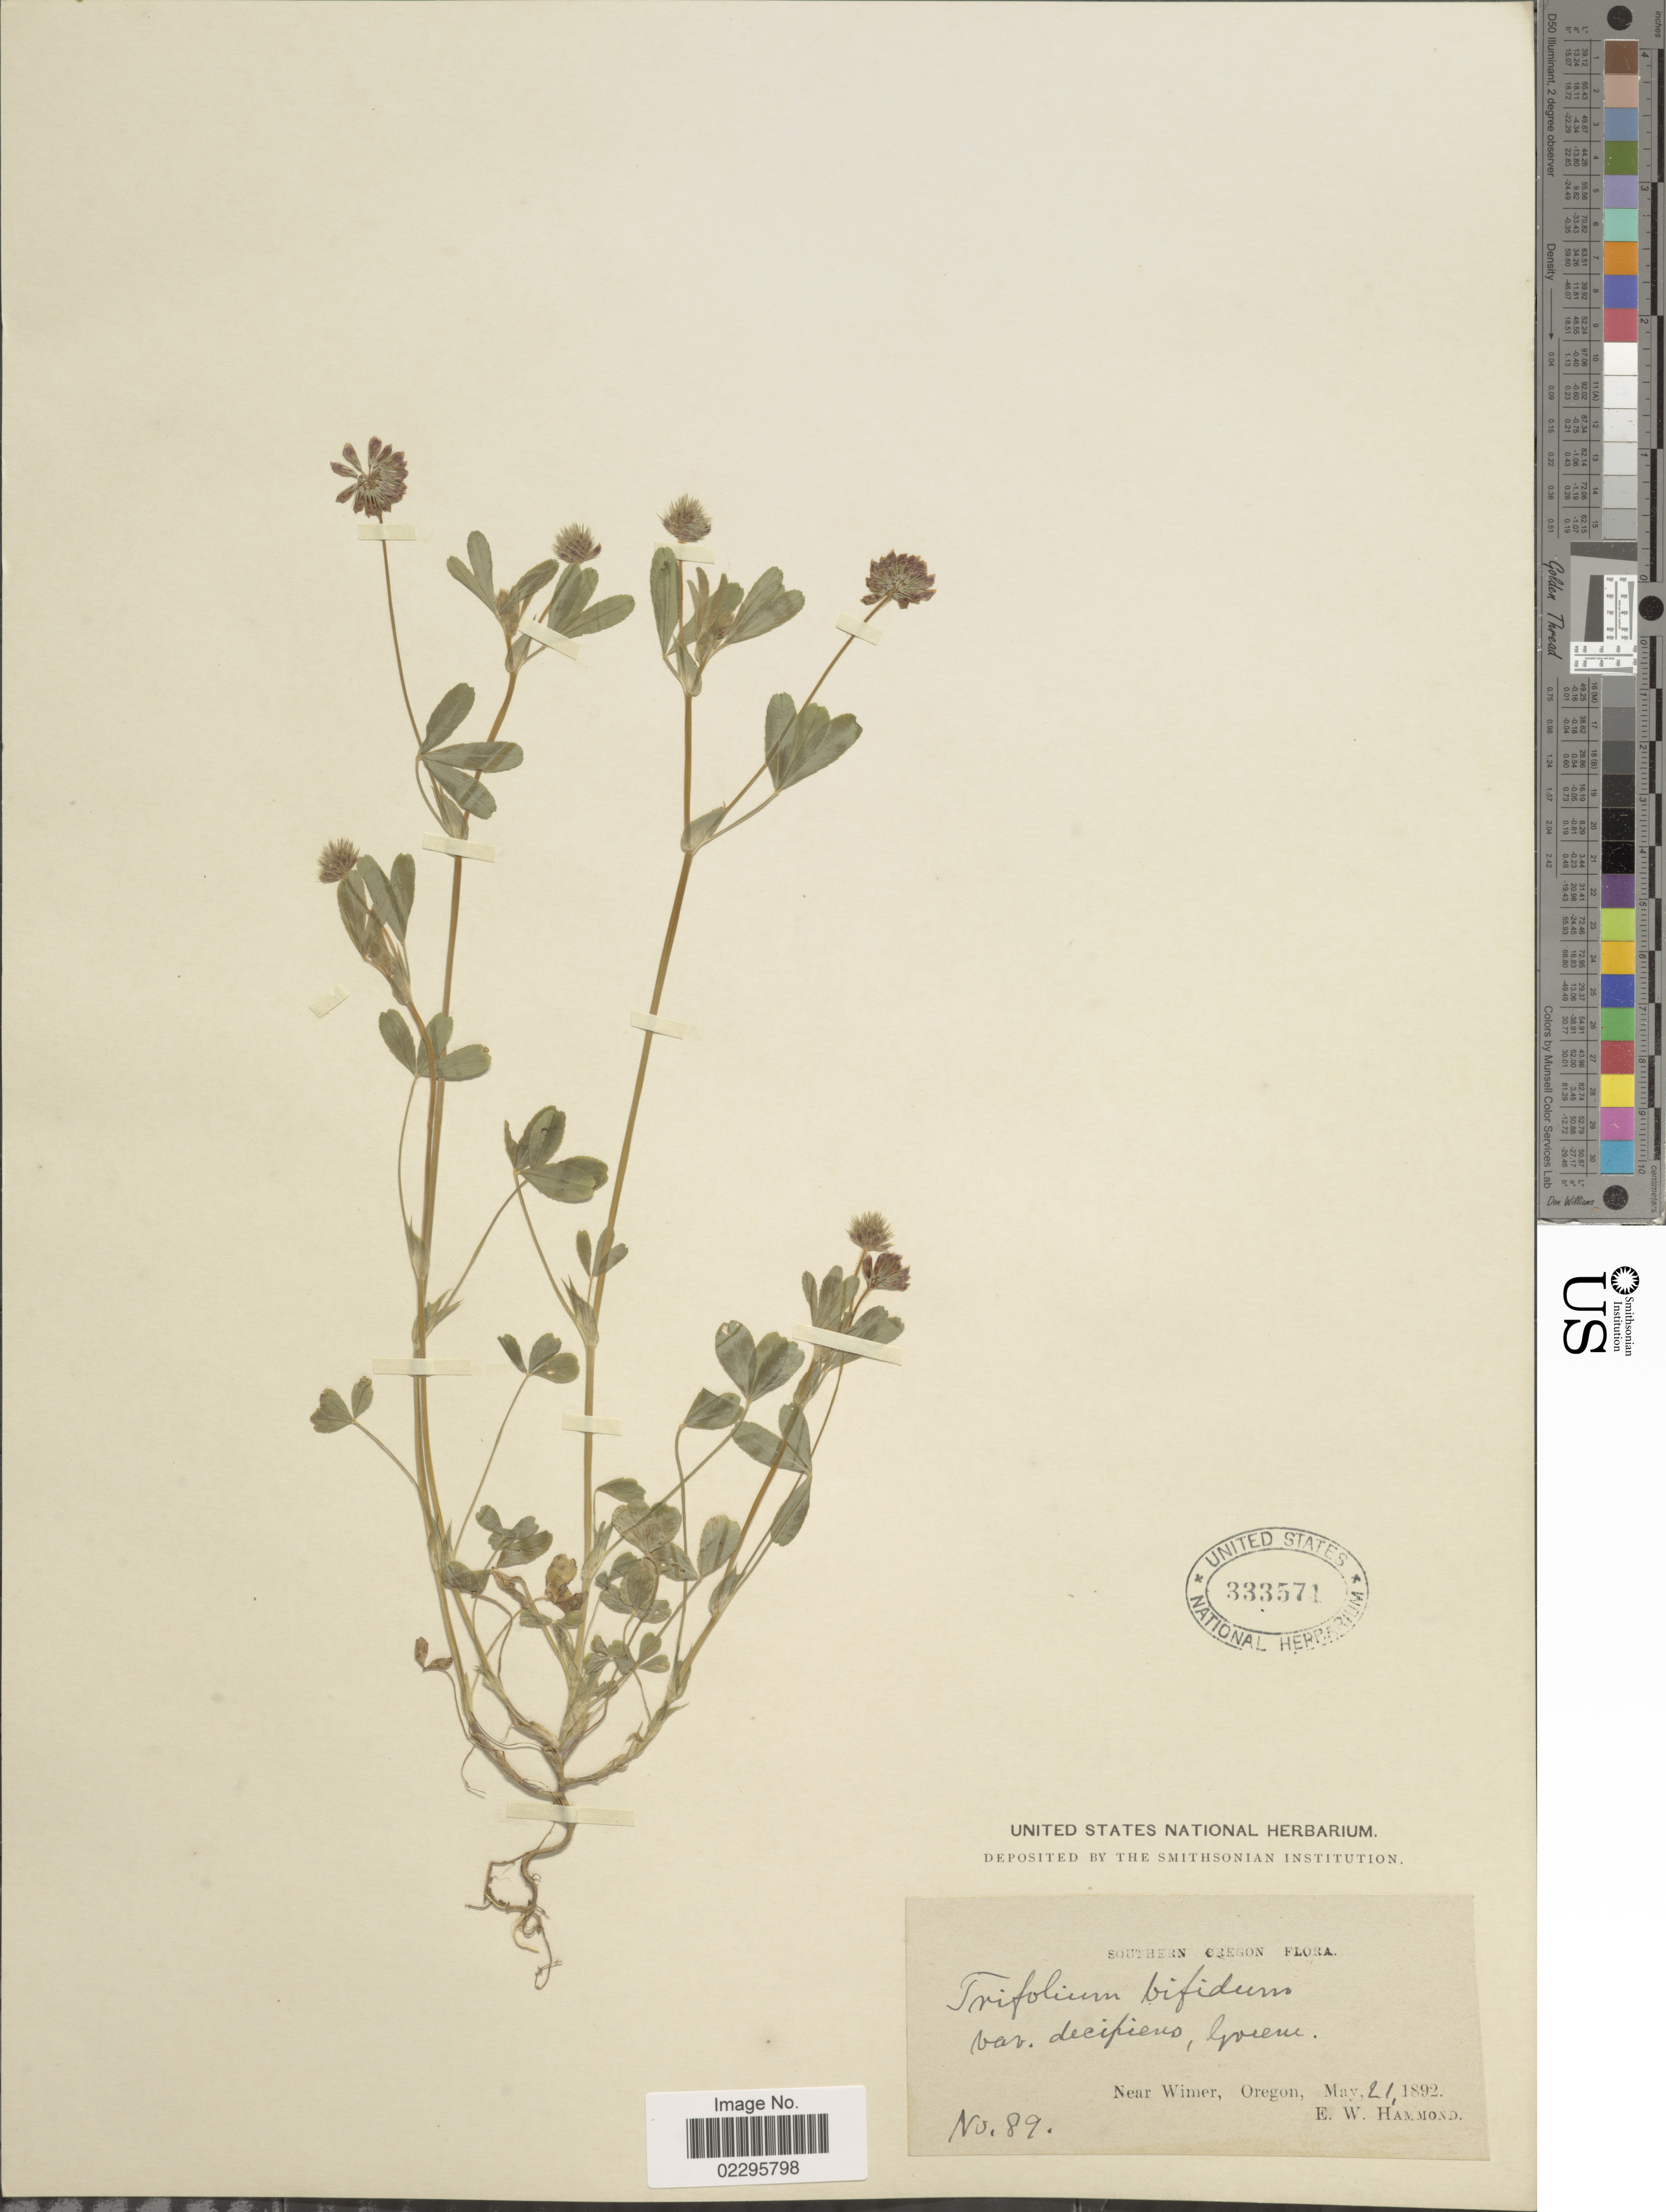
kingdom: Plantae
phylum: Tracheophyta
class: Magnoliopsida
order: Fabales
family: Fabaceae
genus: Trifolium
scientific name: Trifolium bifidum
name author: A. Gray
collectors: E. Hammond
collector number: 89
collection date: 1892-05-21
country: United States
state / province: Oregon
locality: Southern Oregon, near Wimer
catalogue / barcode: US 333571